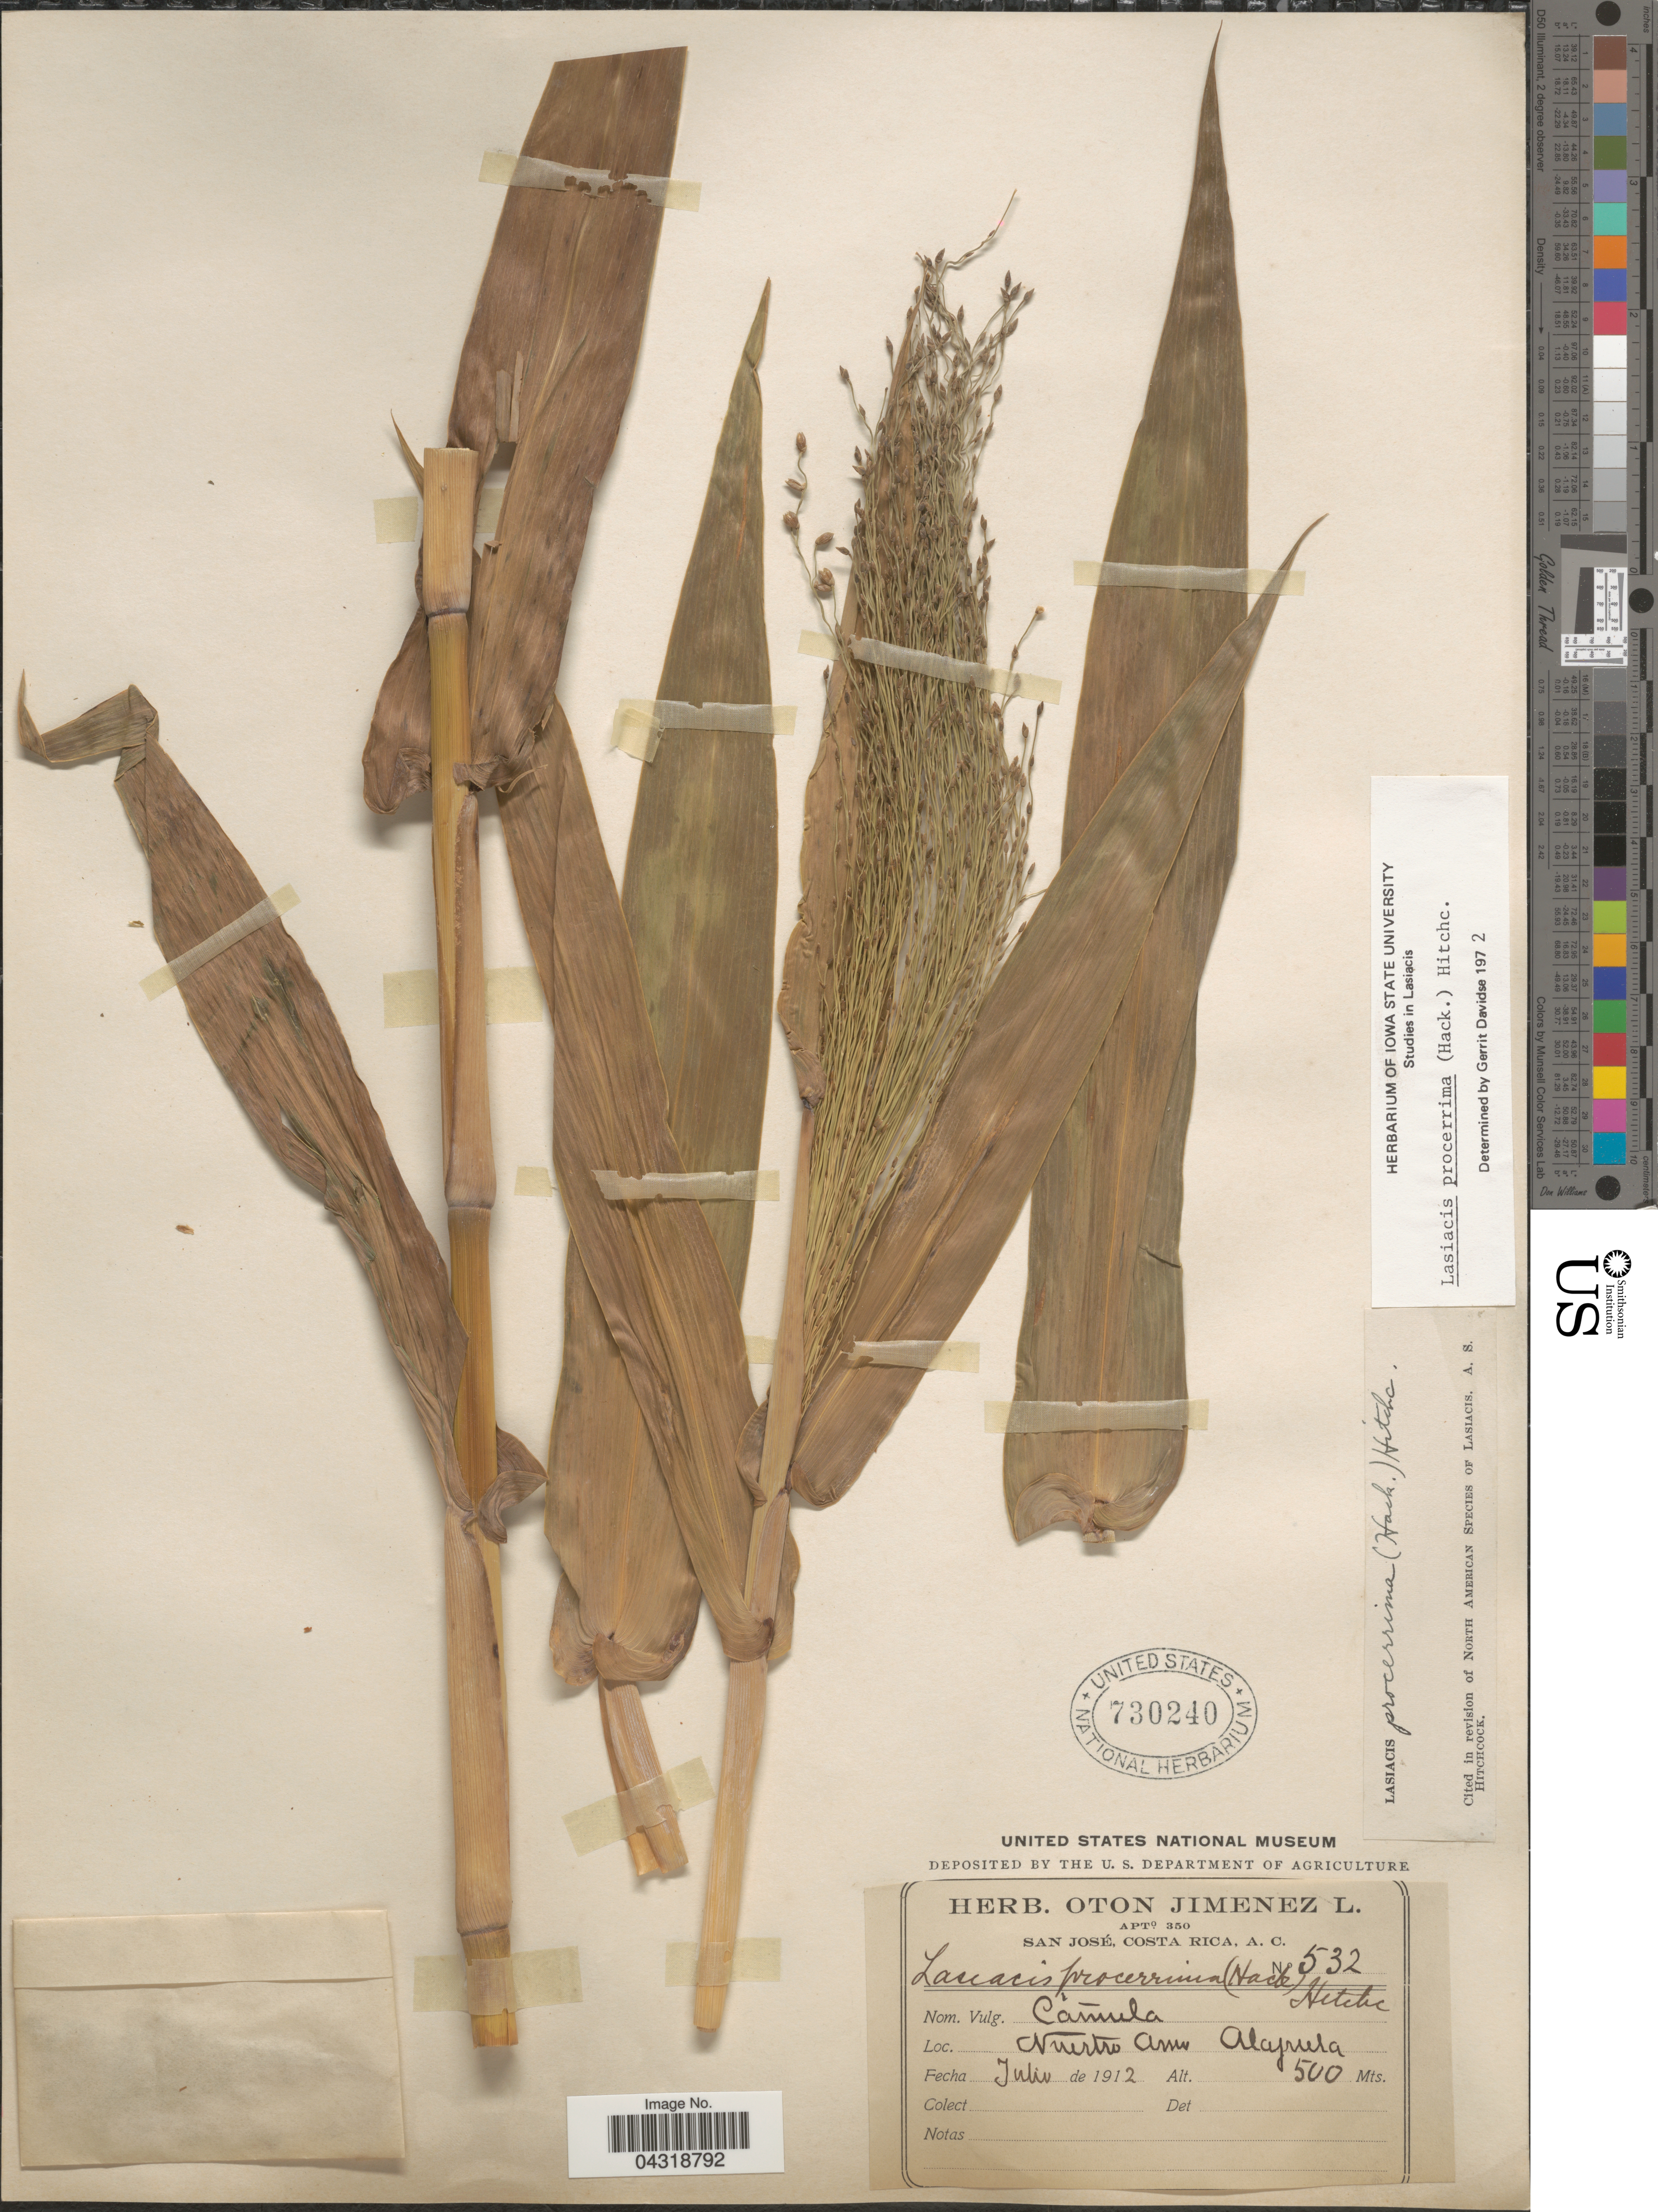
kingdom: Plantae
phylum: Tracheophyta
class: Liliopsida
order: Poales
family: Poaceae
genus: Lasiacis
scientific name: Lasiacis procerrima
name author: (Hack.) Hitchc.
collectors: ex herb. O. Jimenez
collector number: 532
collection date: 1912-07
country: Costa Rica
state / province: Alajuela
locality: Nuestro Amo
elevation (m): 500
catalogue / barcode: US 730240